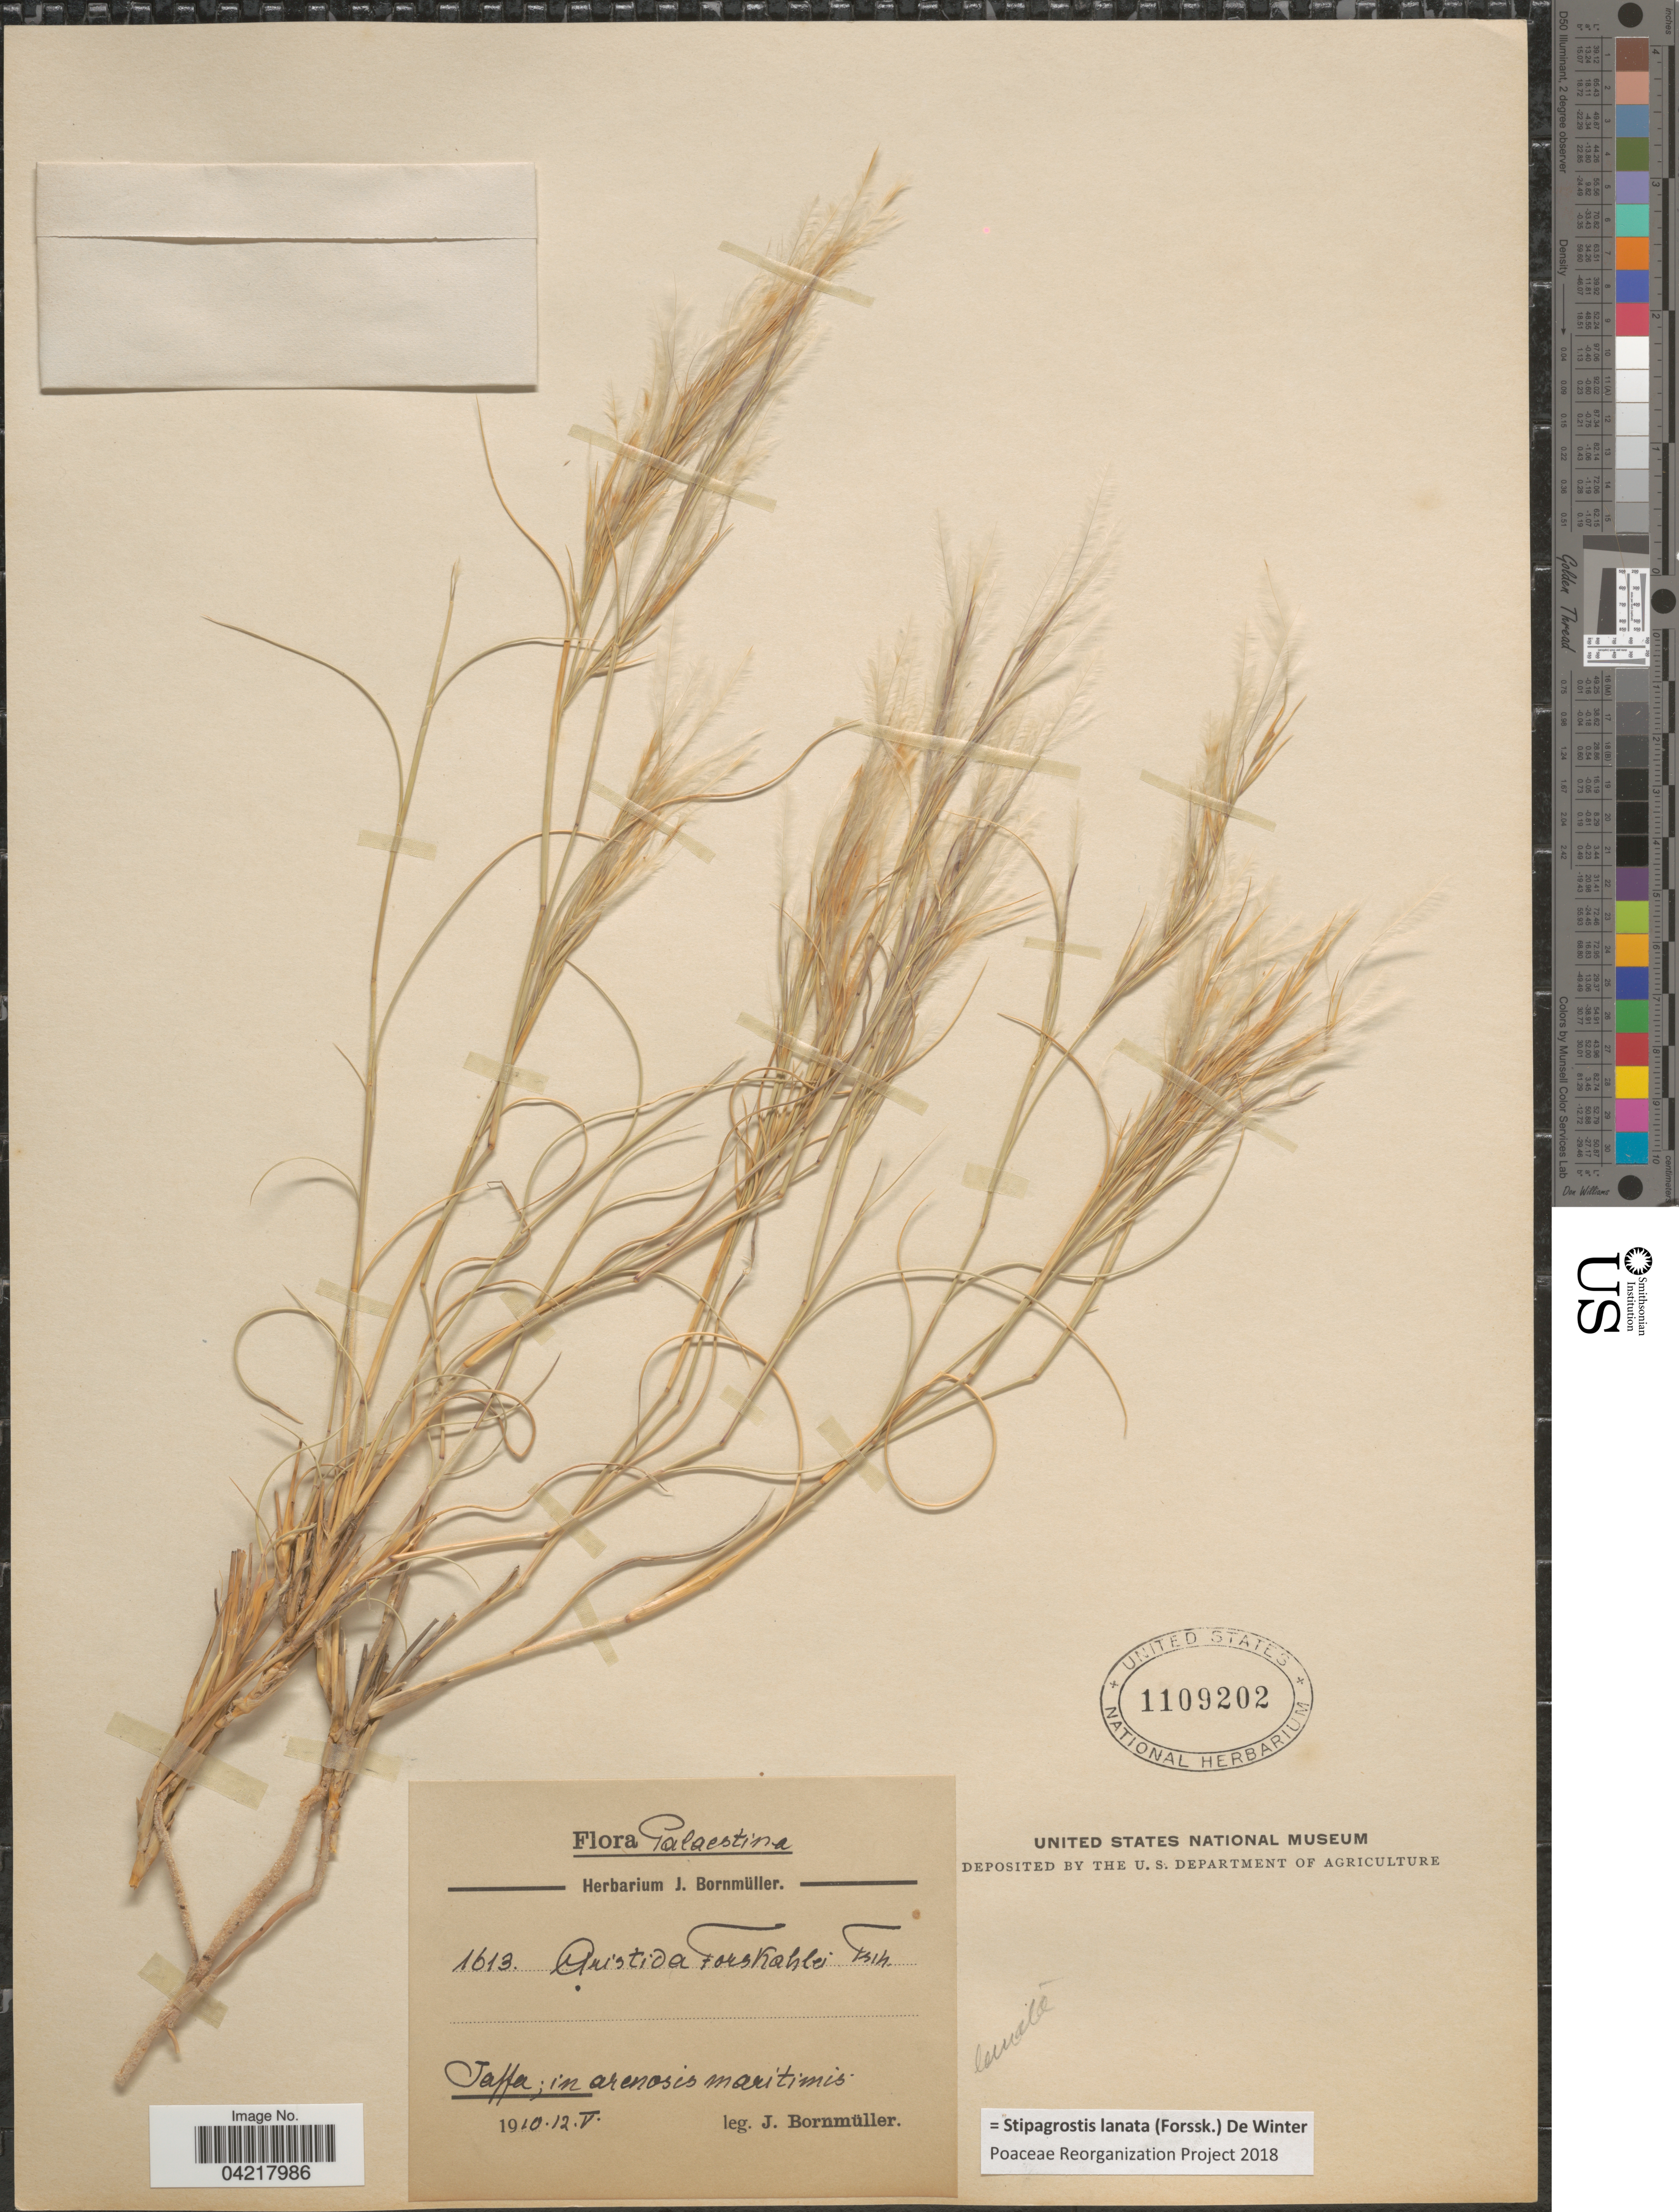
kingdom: Plantae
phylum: Tracheophyta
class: Liliopsida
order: Poales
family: Poaceae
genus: Stipagrostis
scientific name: Stipagrostis lanata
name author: (Forssk.) De Winter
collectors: J. Bornmüller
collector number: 1613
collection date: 1910-05-12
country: Israel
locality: Palaestine. Jaffa; in arenosis maritimis.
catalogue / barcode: US 1109202